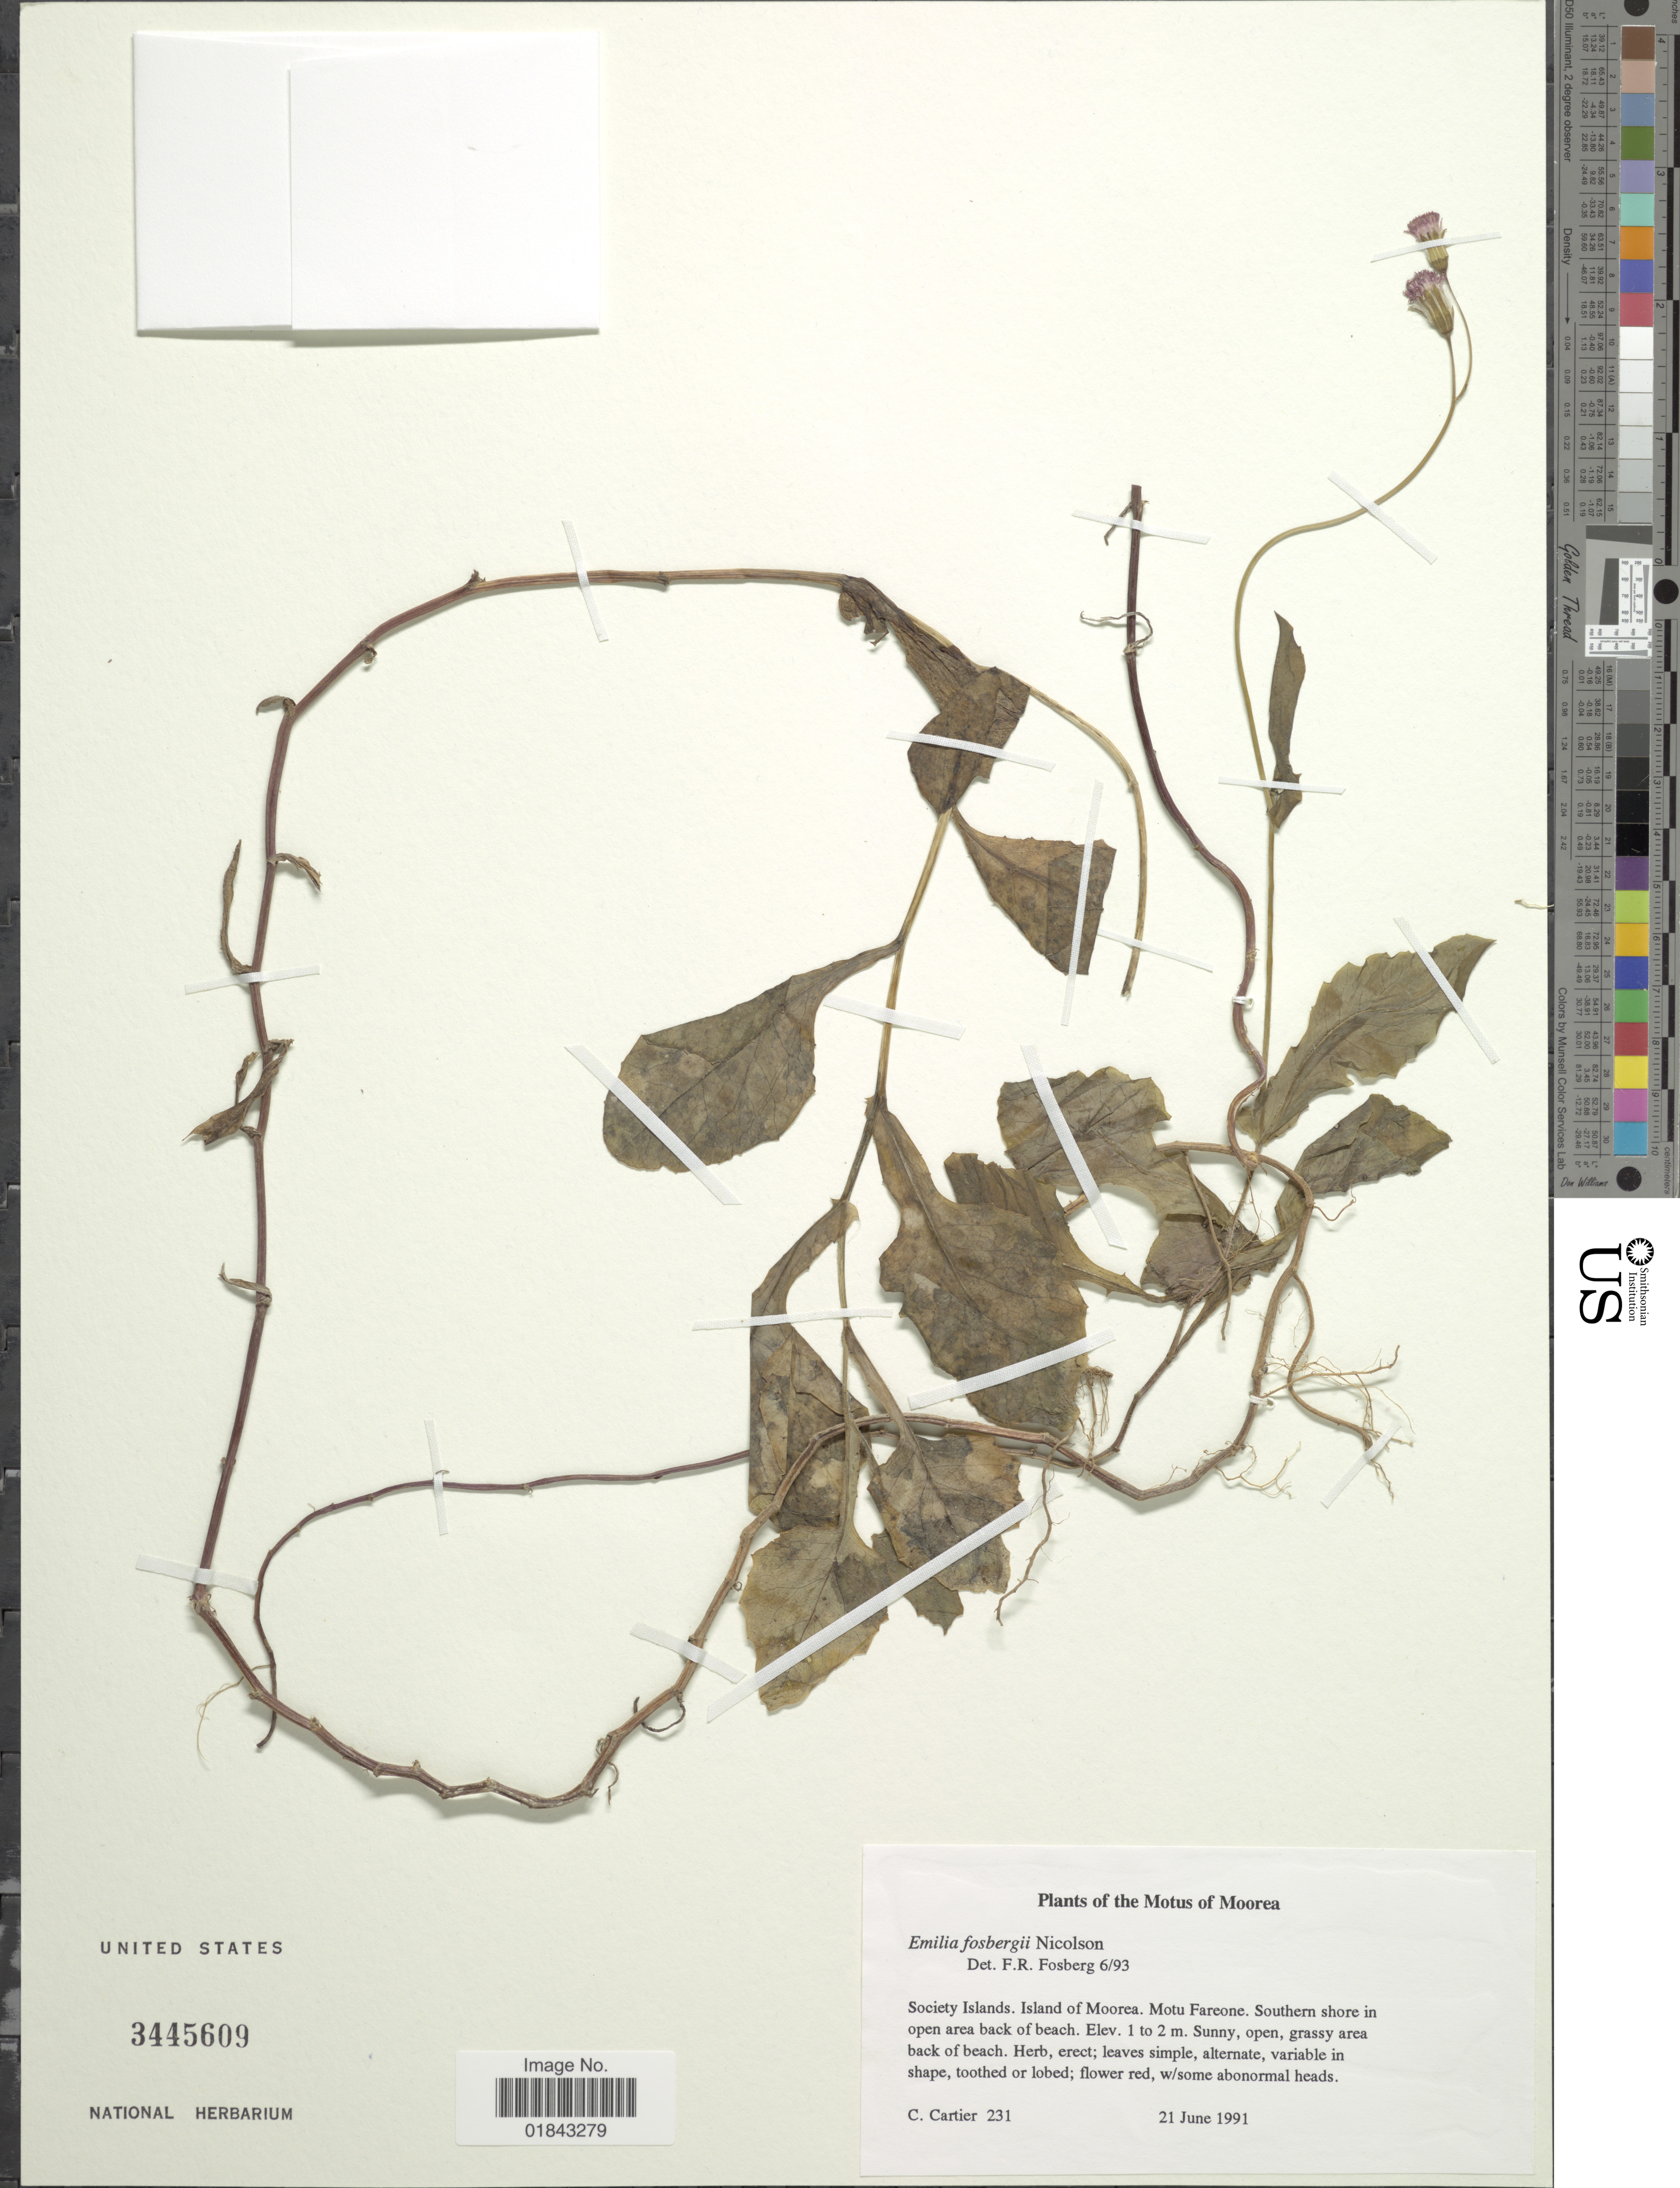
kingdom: Plantae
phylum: Tracheophyta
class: Magnoliopsida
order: Asterales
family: Asteraceae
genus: Emilia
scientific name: Emilia fosbergii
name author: Nicolson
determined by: Fosberg, F. R.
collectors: C. Cartier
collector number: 231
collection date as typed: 21 Jun 1991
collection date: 1991-06-21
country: French Polynesia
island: Moorea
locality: Southern shore back of beach, Fareone [Society Is.]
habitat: Sunny, open, grassy area back of beach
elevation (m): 1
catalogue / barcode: US 3445609